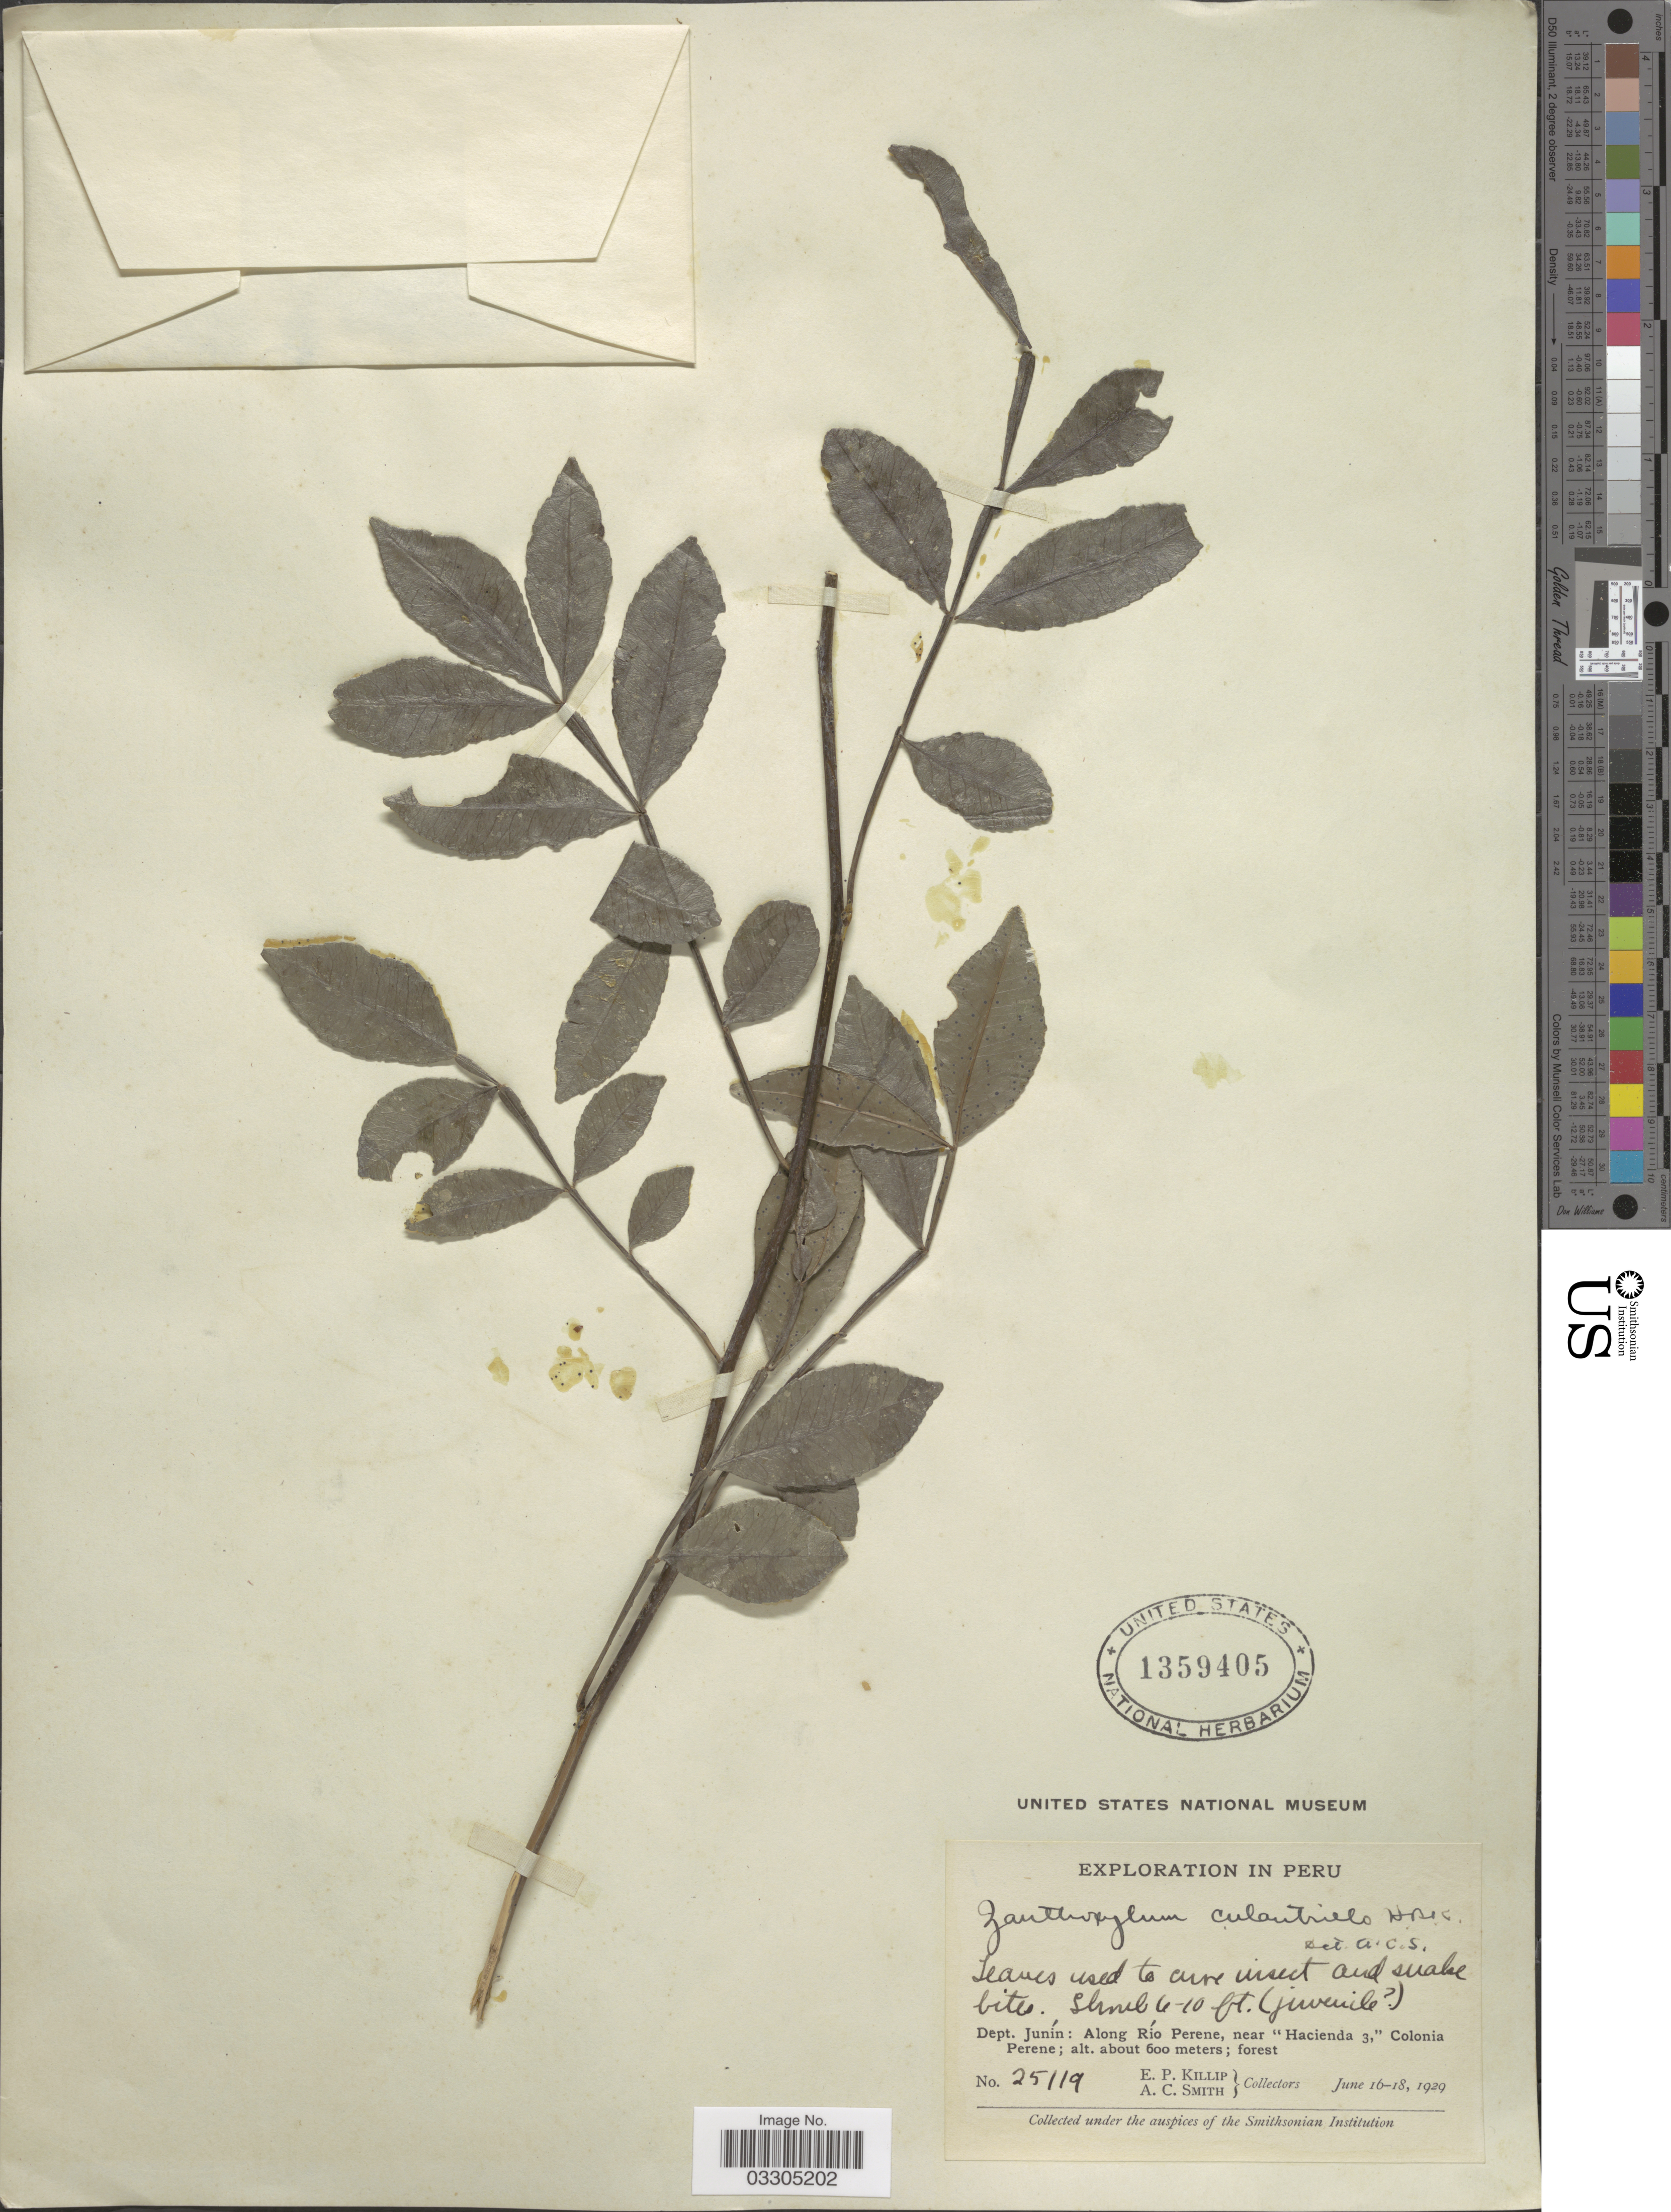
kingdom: Plantae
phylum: Tracheophyta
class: Magnoliopsida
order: Sapindales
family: Rutaceae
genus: Zanthoxylum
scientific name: Zanthoxylum culantrillo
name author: Kunth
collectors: E. P. Killip & A. C. Smith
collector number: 25119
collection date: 1929-06-16/1929-06-18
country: Peru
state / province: Junín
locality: Dept. Junín: Along Río Perene, near "Hacienda 3," Colonia Perene.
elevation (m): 600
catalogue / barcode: US 1359405